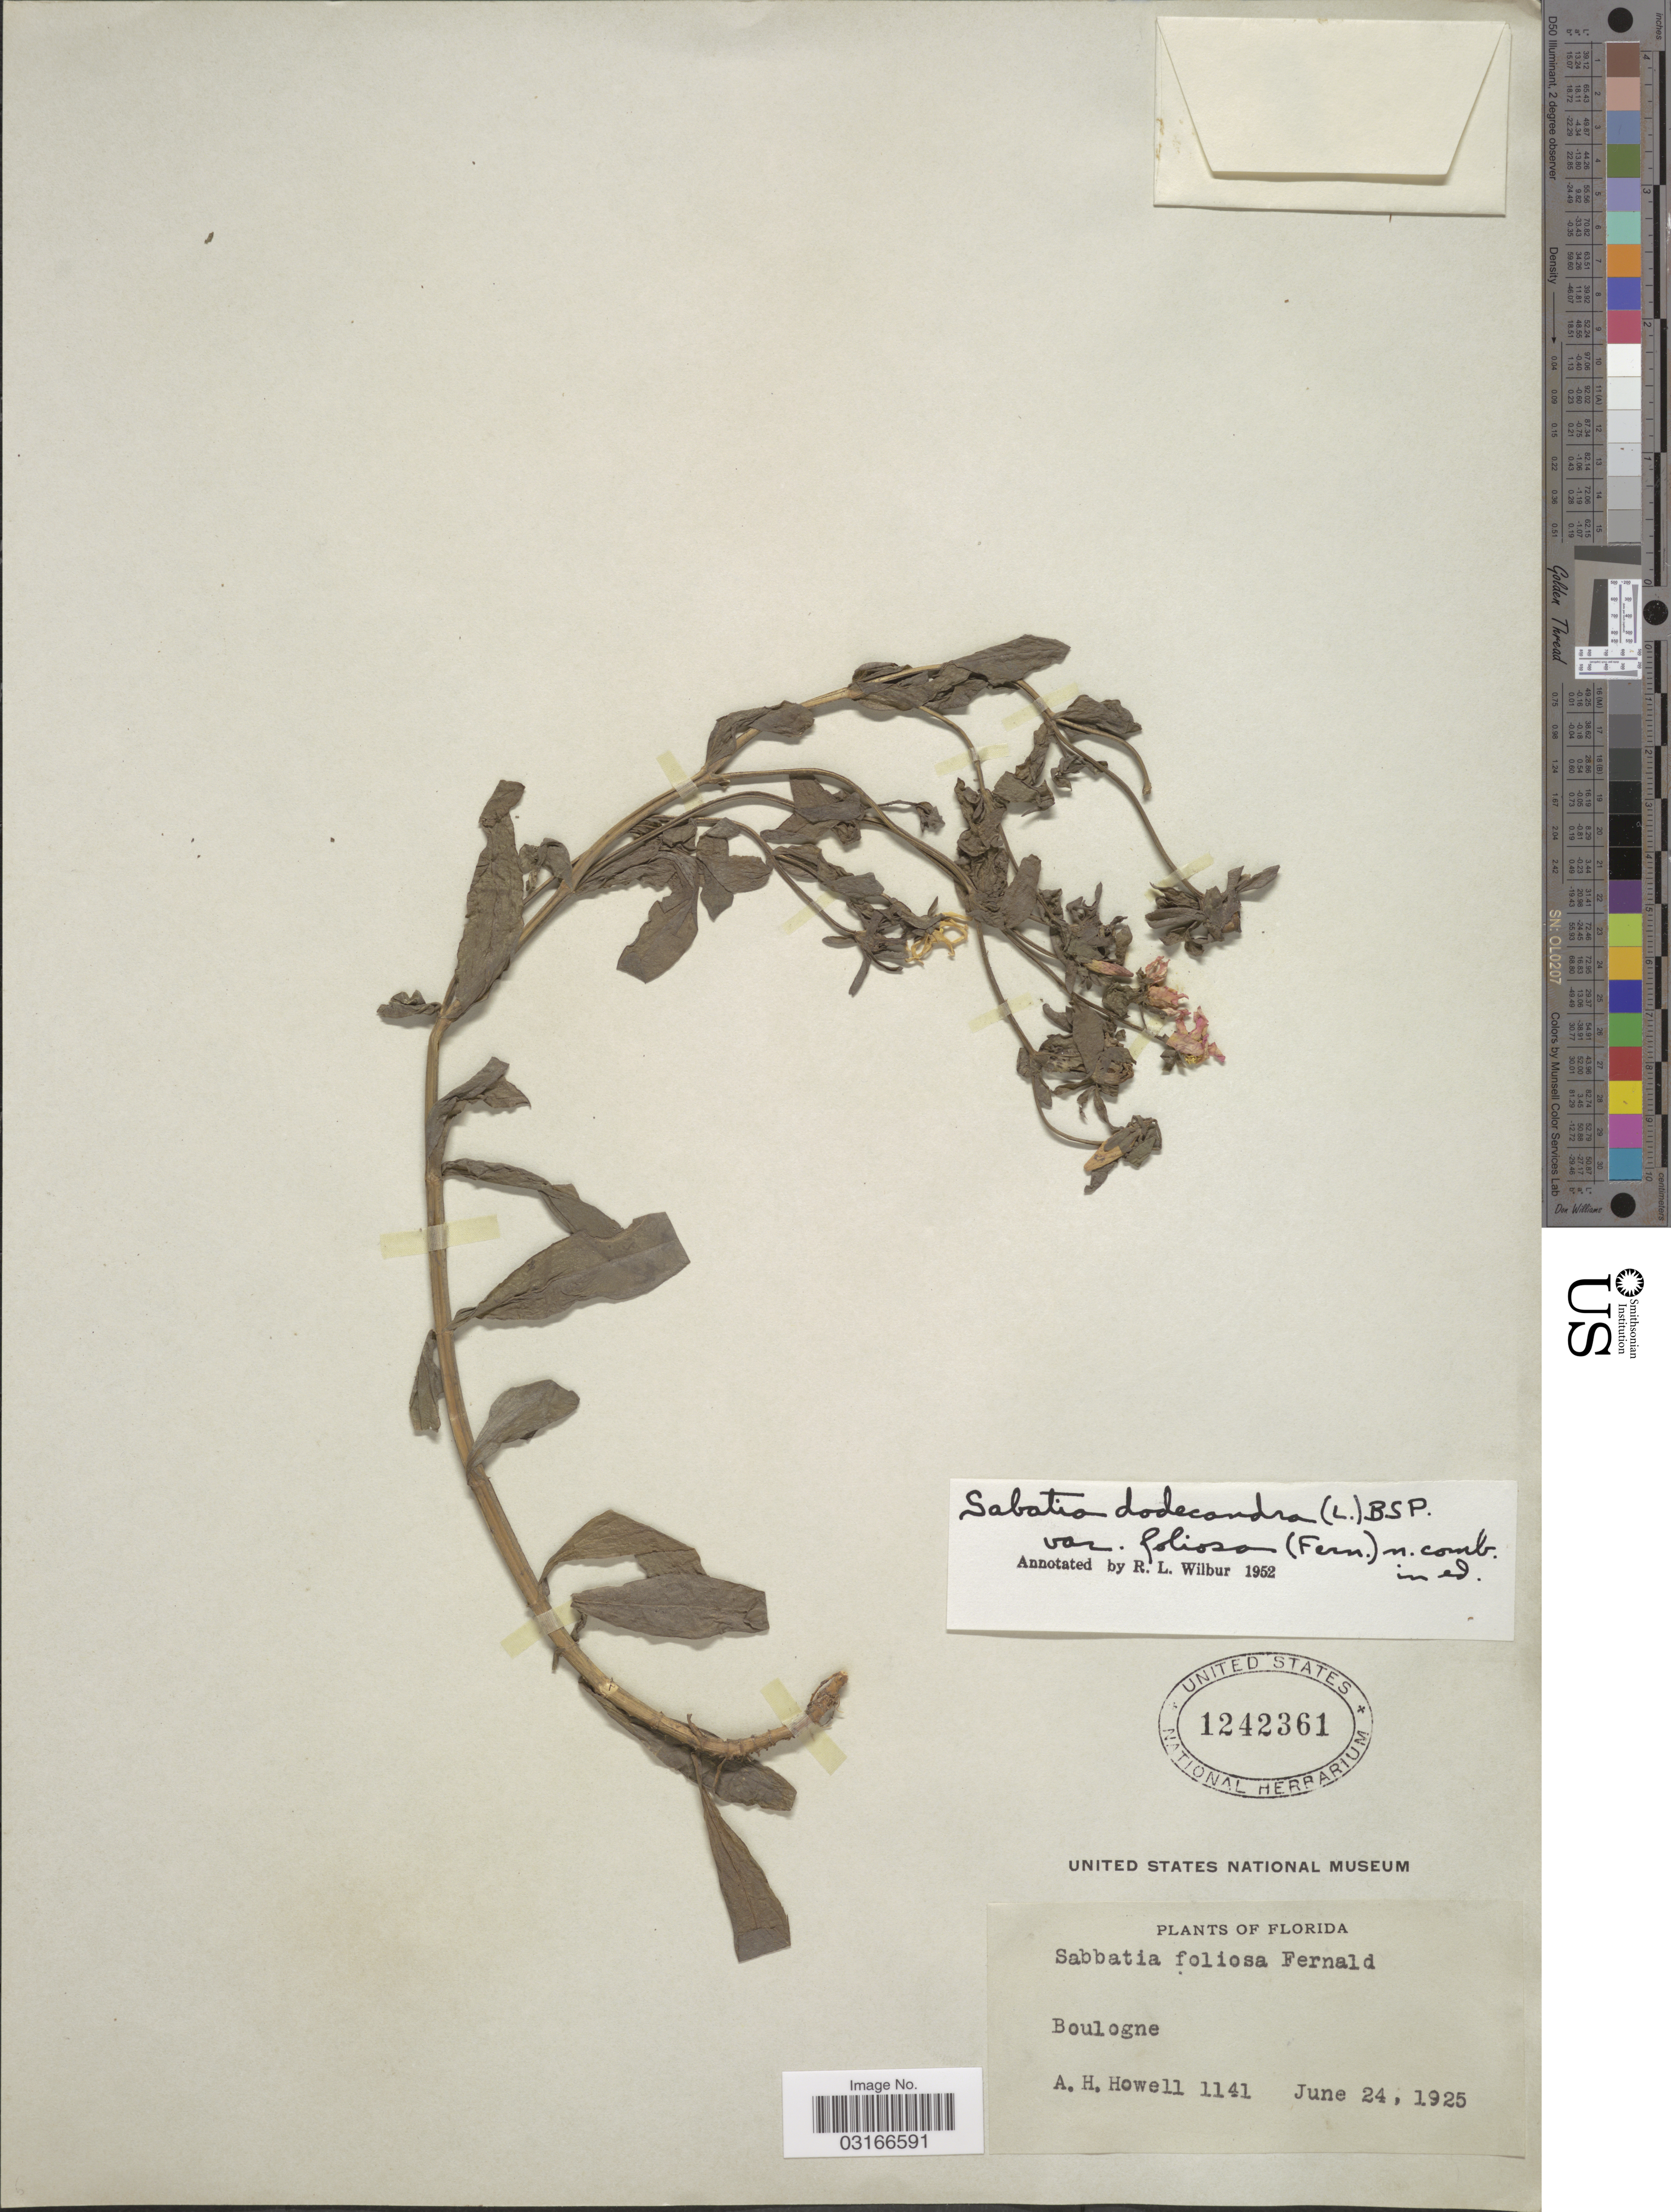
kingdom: Plantae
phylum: Tracheophyta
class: Magnoliopsida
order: Gentianales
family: Gentianaceae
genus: Sabatia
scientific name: Sabatia dodecandra var. foliosa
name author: (Fernald) Wilbur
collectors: A. Howell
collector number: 1141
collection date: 1925-06-24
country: United States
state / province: Florida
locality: Boulogne.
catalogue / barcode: US 1242361